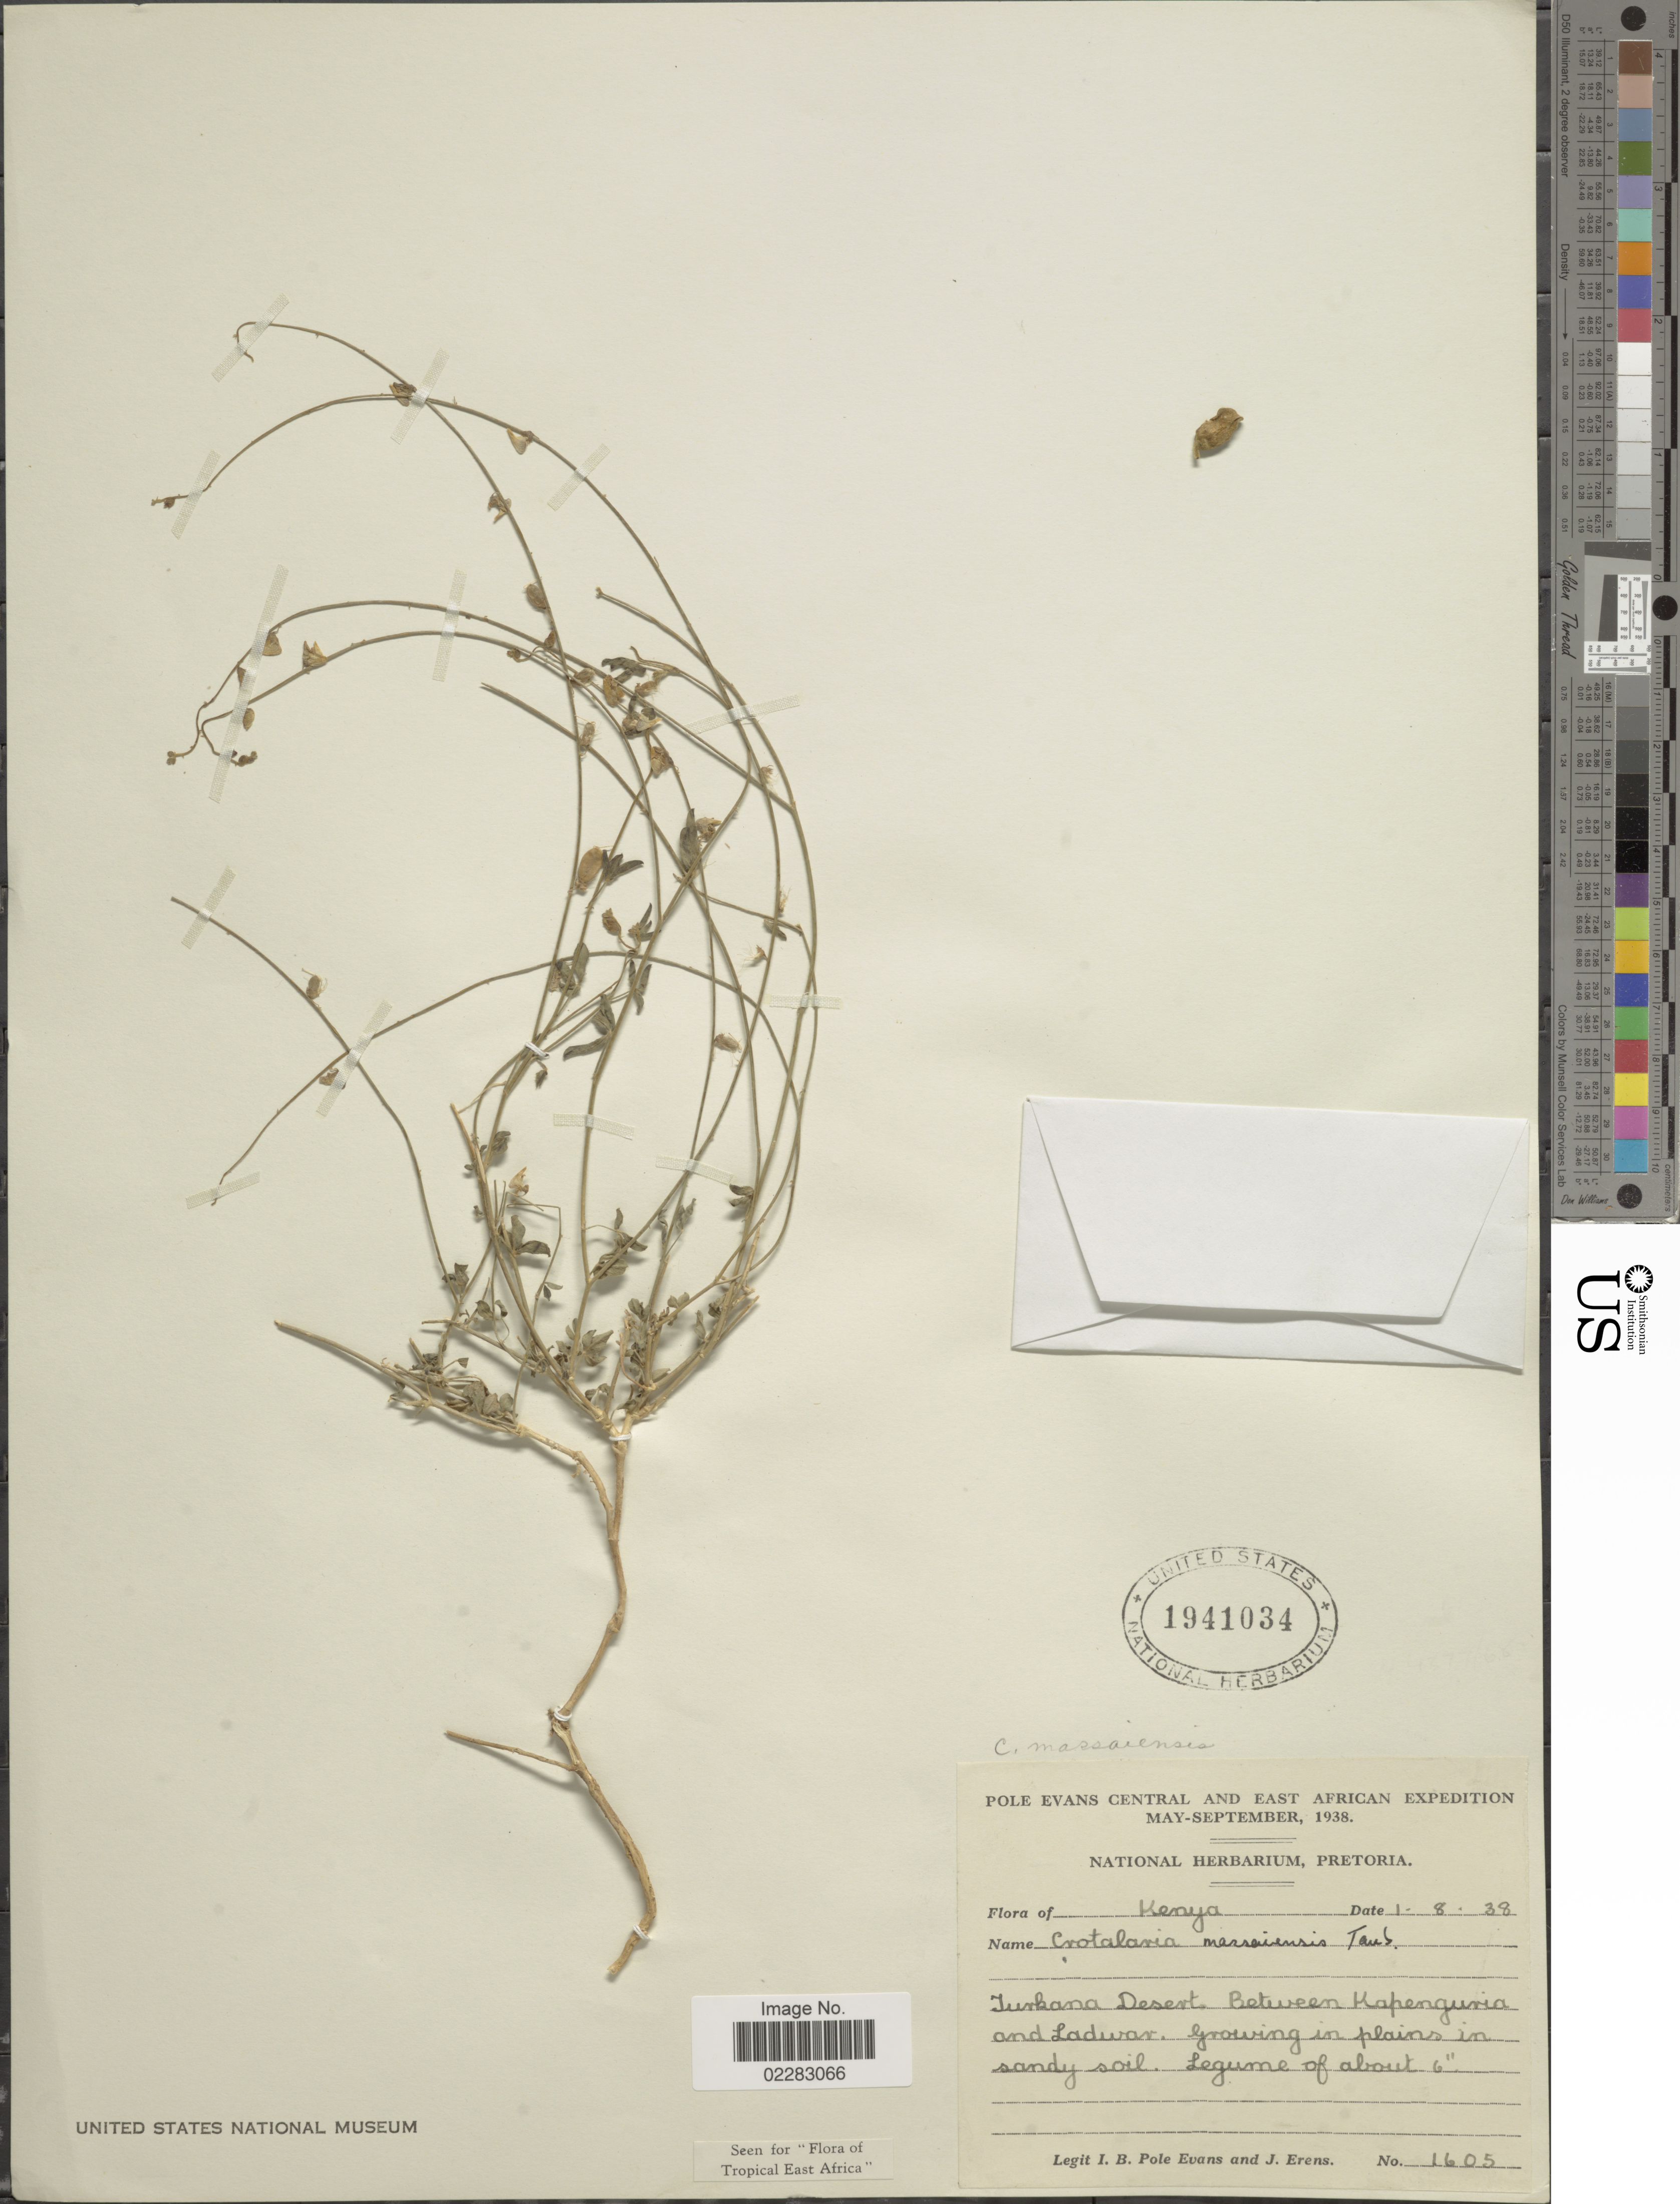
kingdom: Plantae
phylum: Tracheophyta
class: Magnoliopsida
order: Fabales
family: Fabaceae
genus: Crotalaria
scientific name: Crotalaria massaiensis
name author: Taub.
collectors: I. B. Pole-Evans & J. Erens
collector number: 1605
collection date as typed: Transcribed d/m/y: 1/8/38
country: Kenya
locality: Turkana Desert, between Kapenguria and Ladwar, growing in plains and sandy soil.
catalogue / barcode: US 1941034